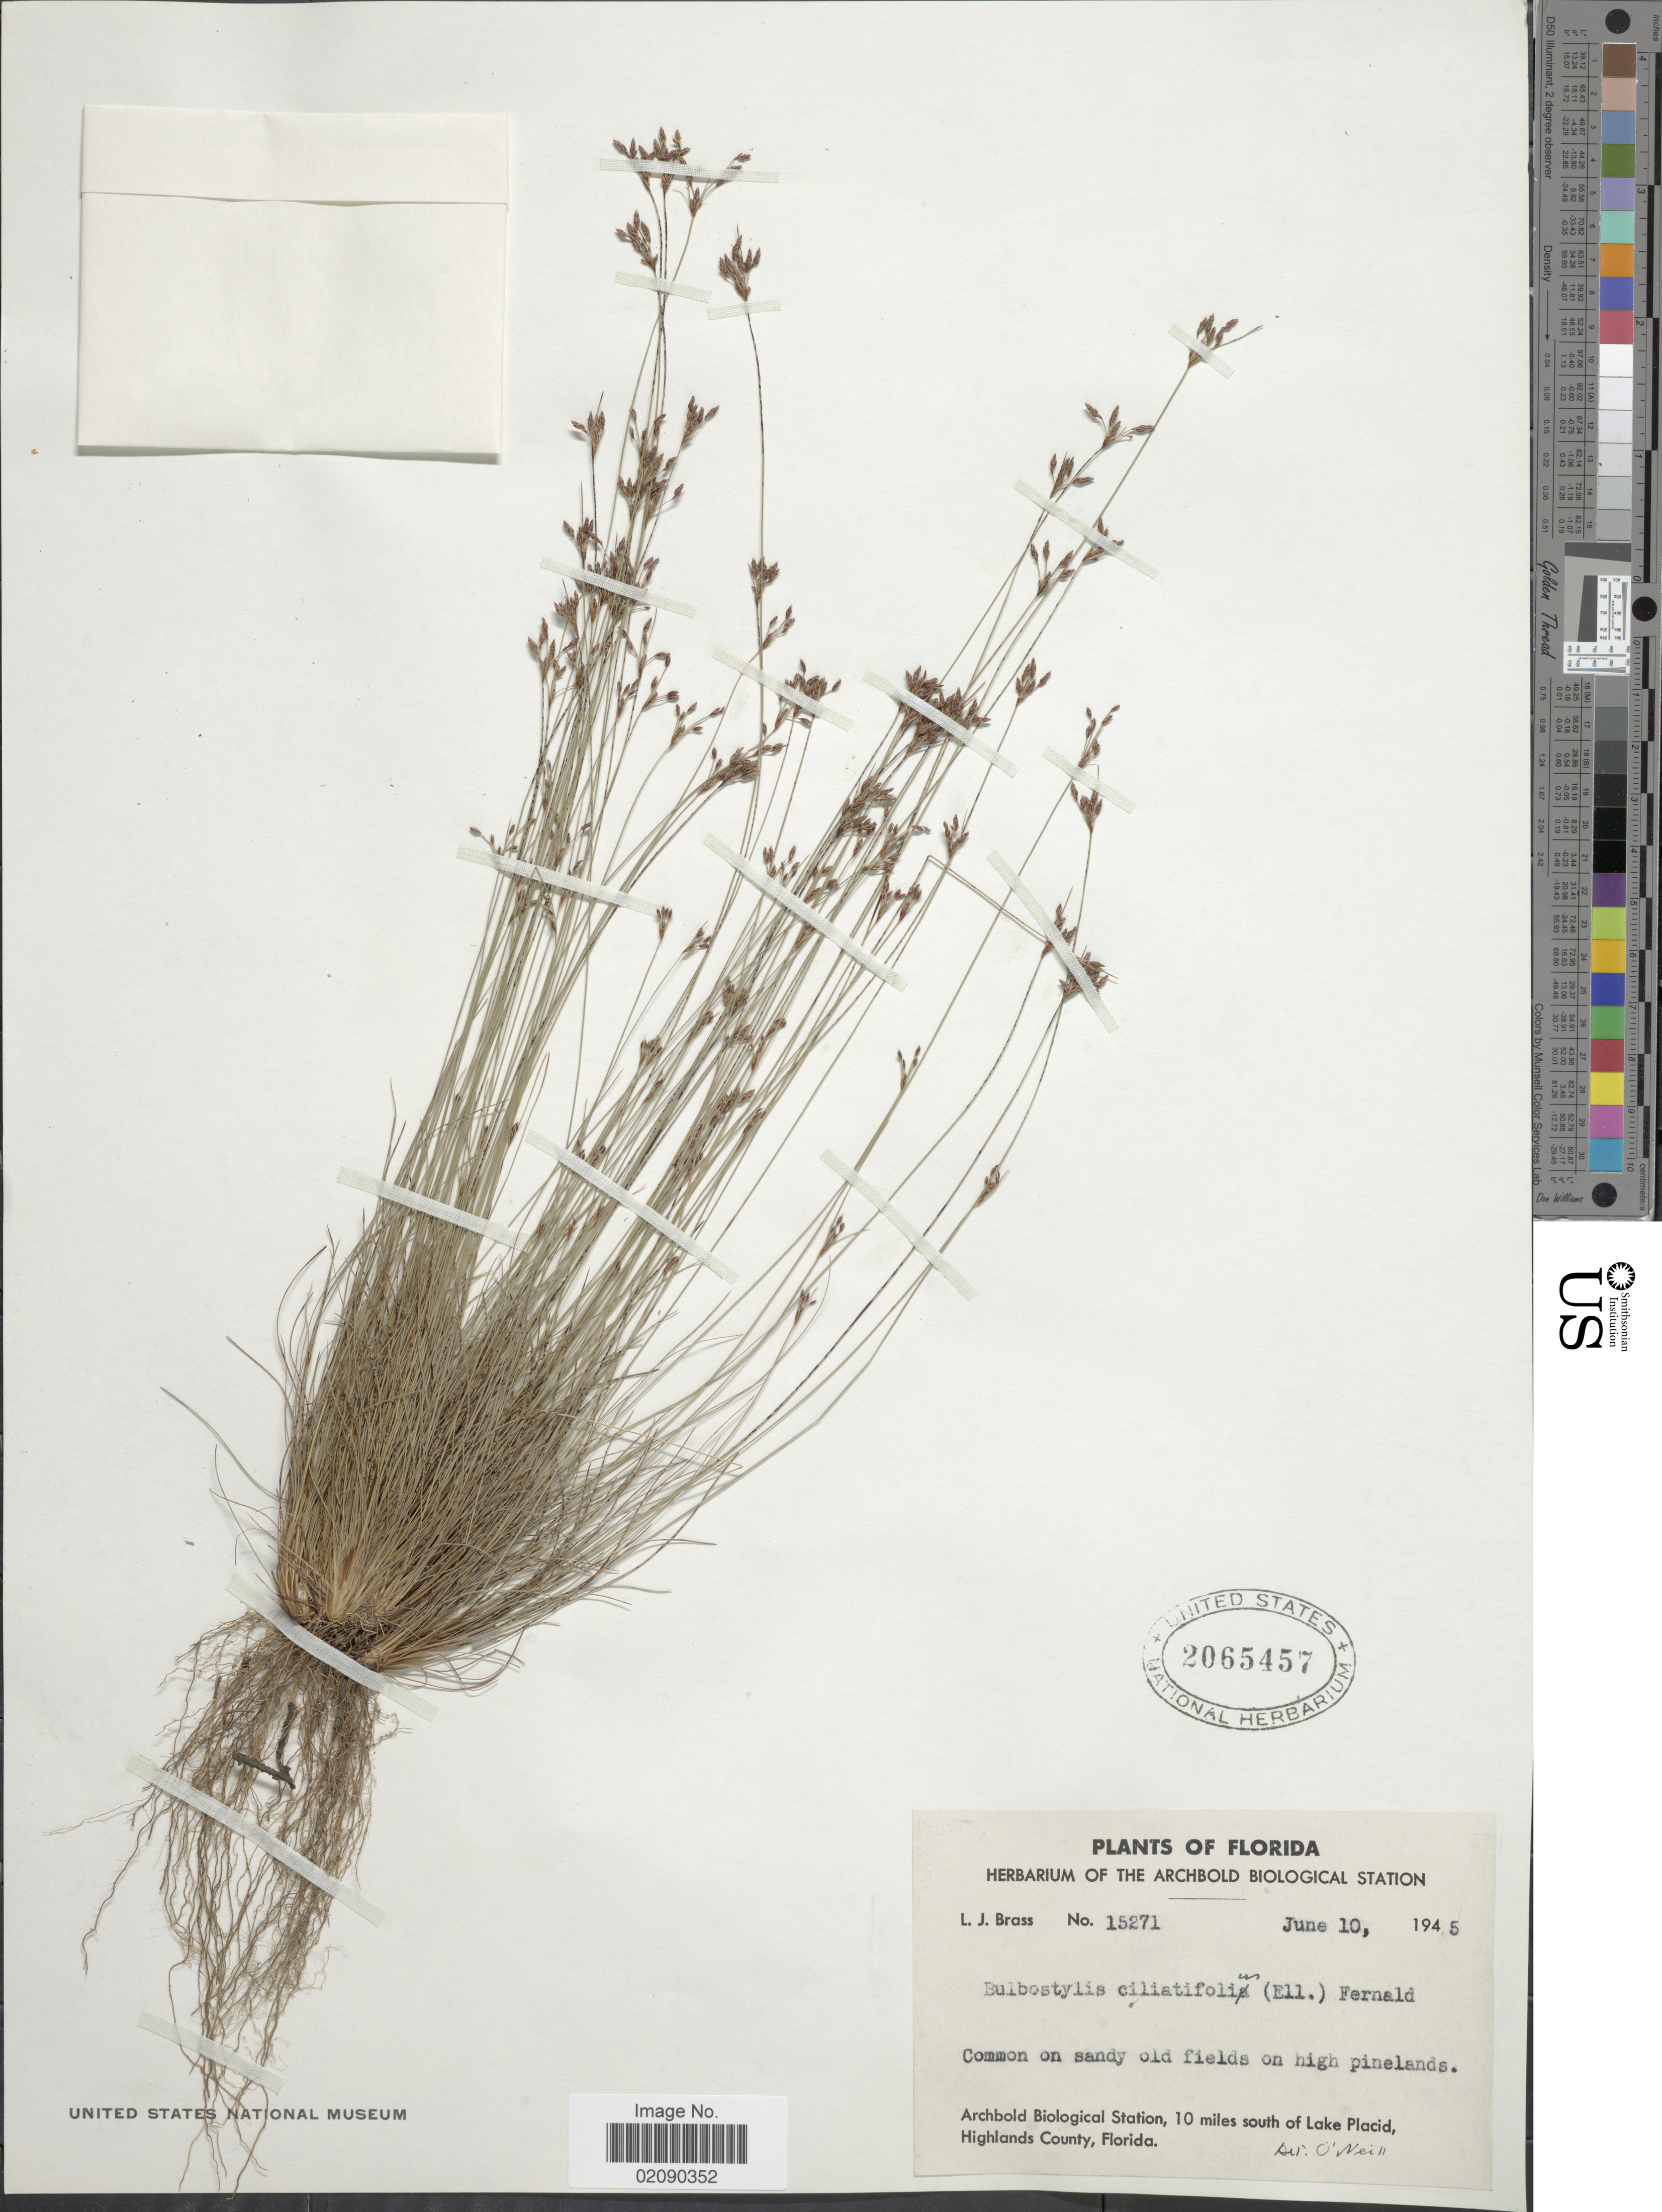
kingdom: Plantae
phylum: Tracheophyta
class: Liliopsida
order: Poales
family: Cyperaceae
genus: Bulbostylis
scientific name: Bulbostylis ciliatifolia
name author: (Elliott) Fernald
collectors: L. J. Brass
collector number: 15271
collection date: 1945-06-10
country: United States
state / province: Florida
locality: Archbold Biological Station, 10 miles south of Lake Placid, Highlands County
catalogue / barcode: US 2065457